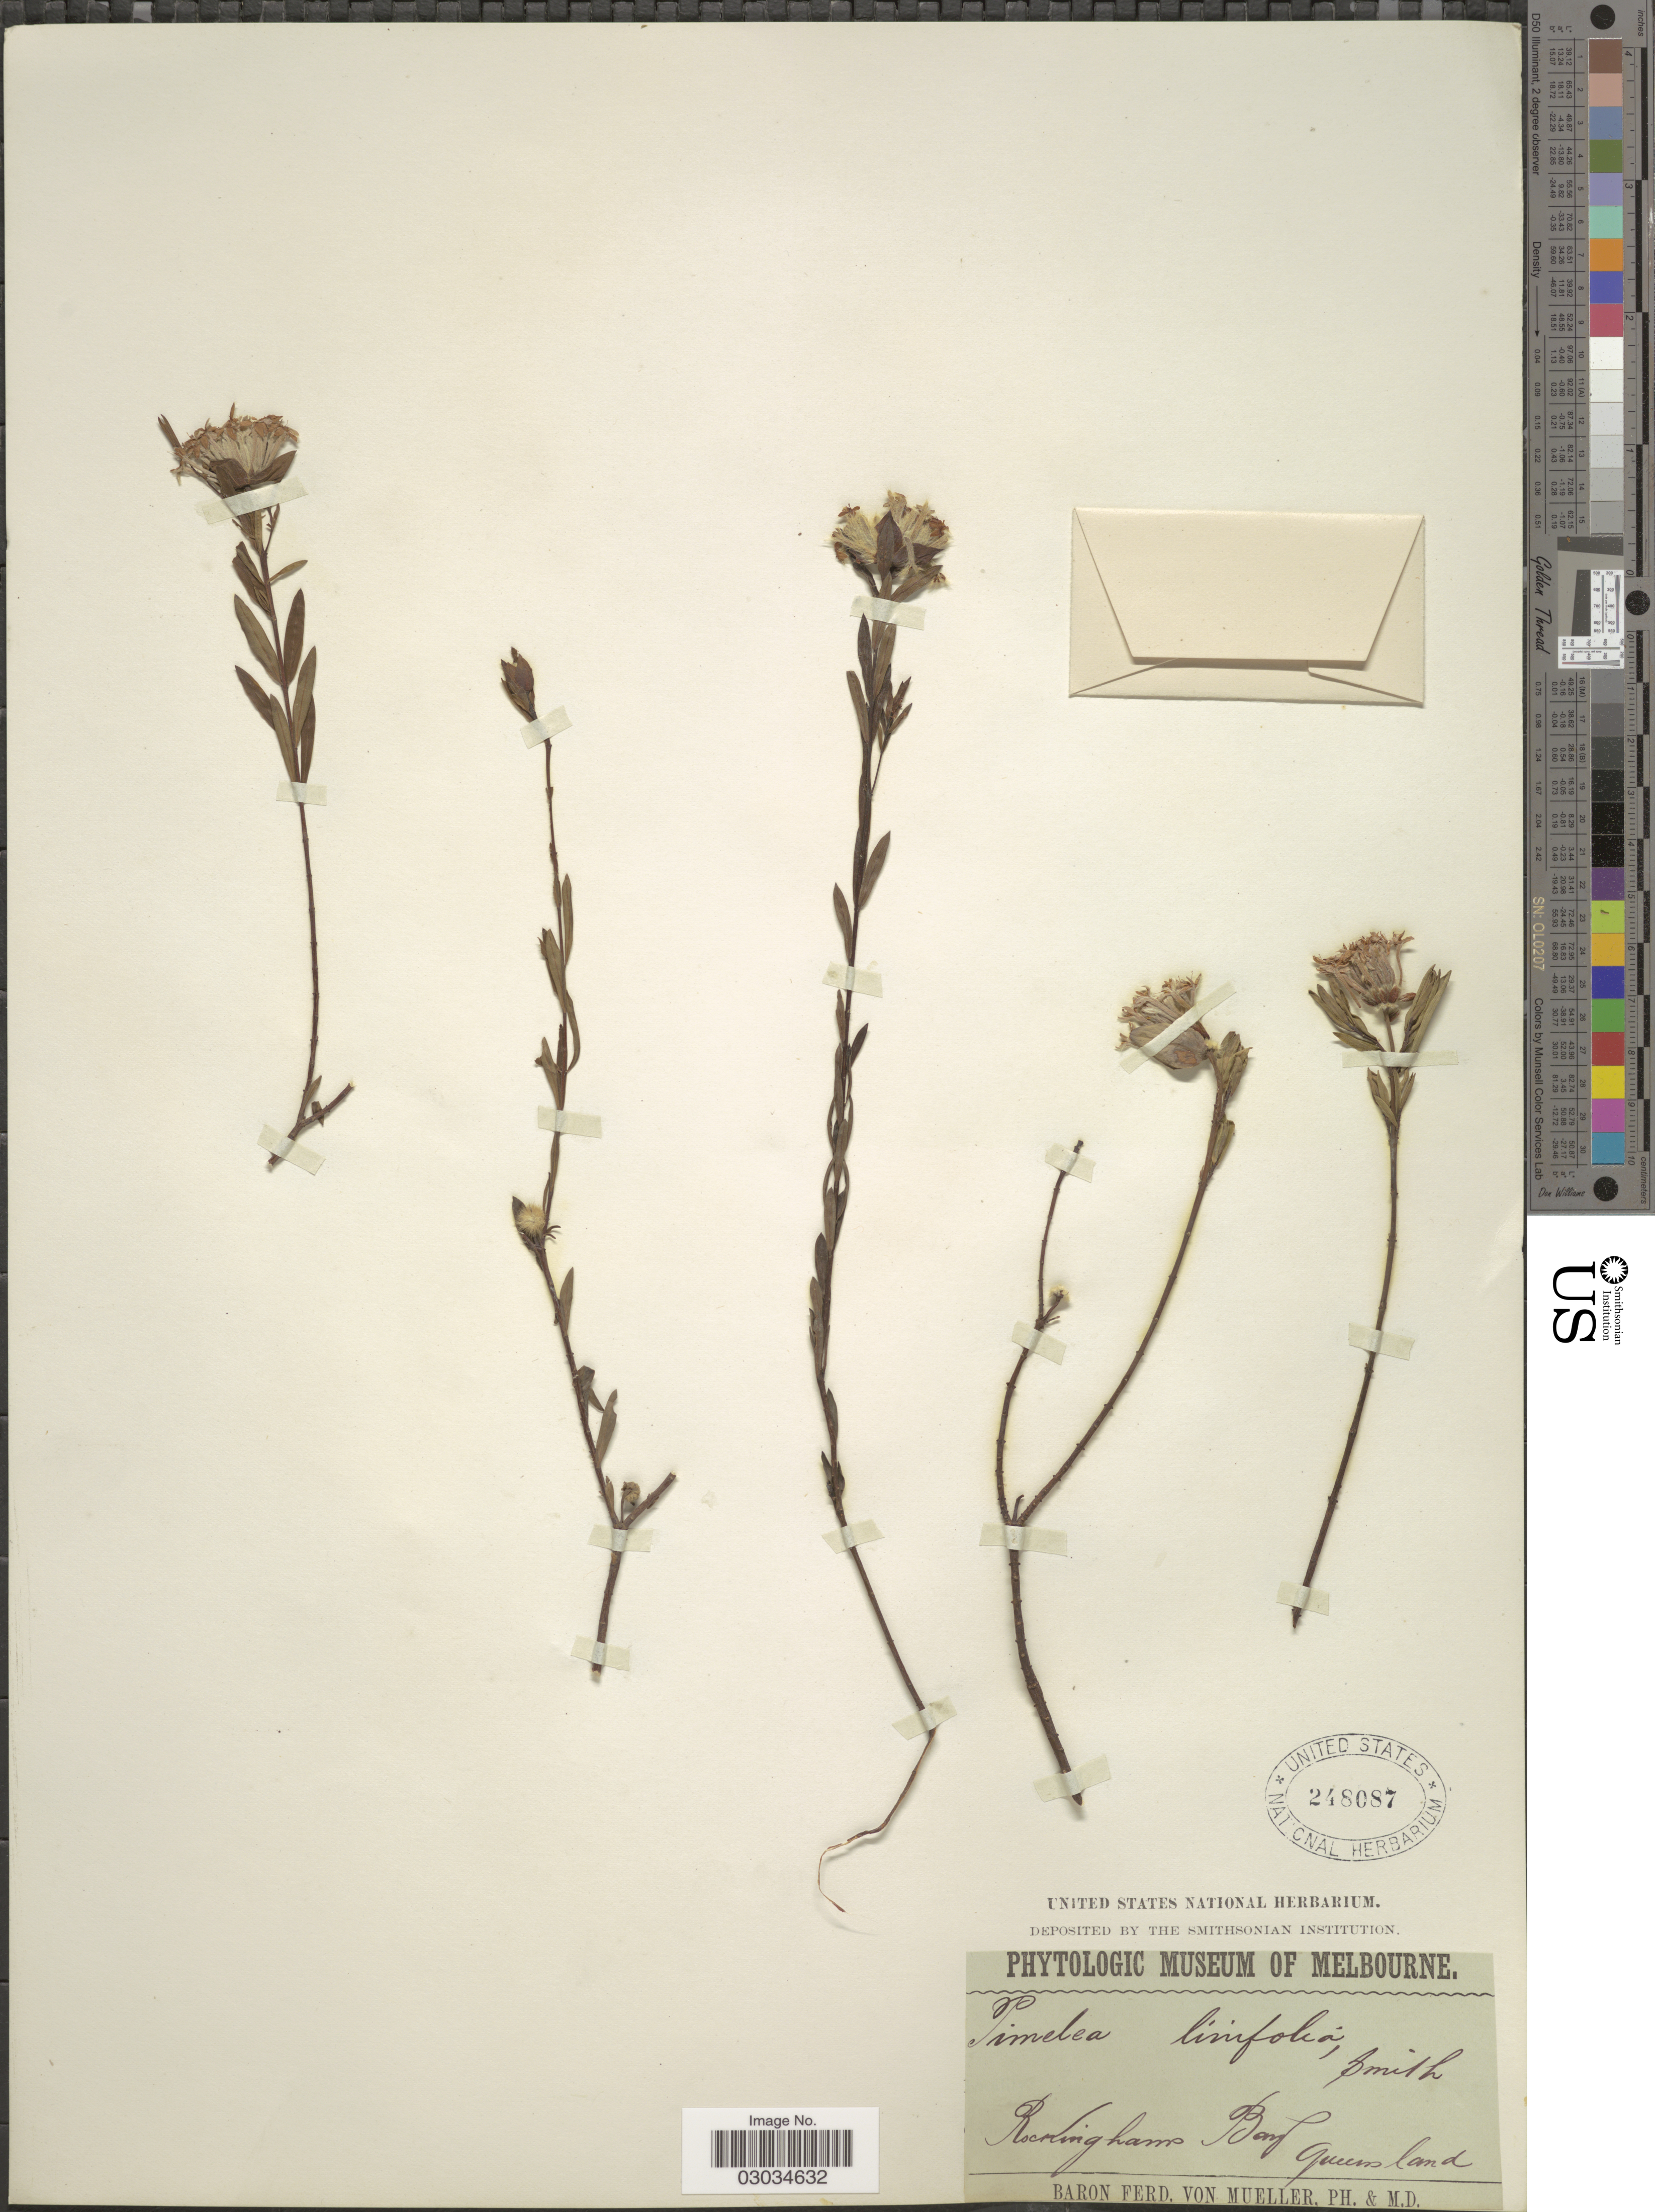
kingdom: Plantae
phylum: Tracheophyta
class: Magnoliopsida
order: Malvales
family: Thymelaeaceae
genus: Pimelea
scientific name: Pimelea linifolia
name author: Sm.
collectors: F. von Mueller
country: Australia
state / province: Queensland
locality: Rockingham Bay.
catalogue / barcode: US 248087